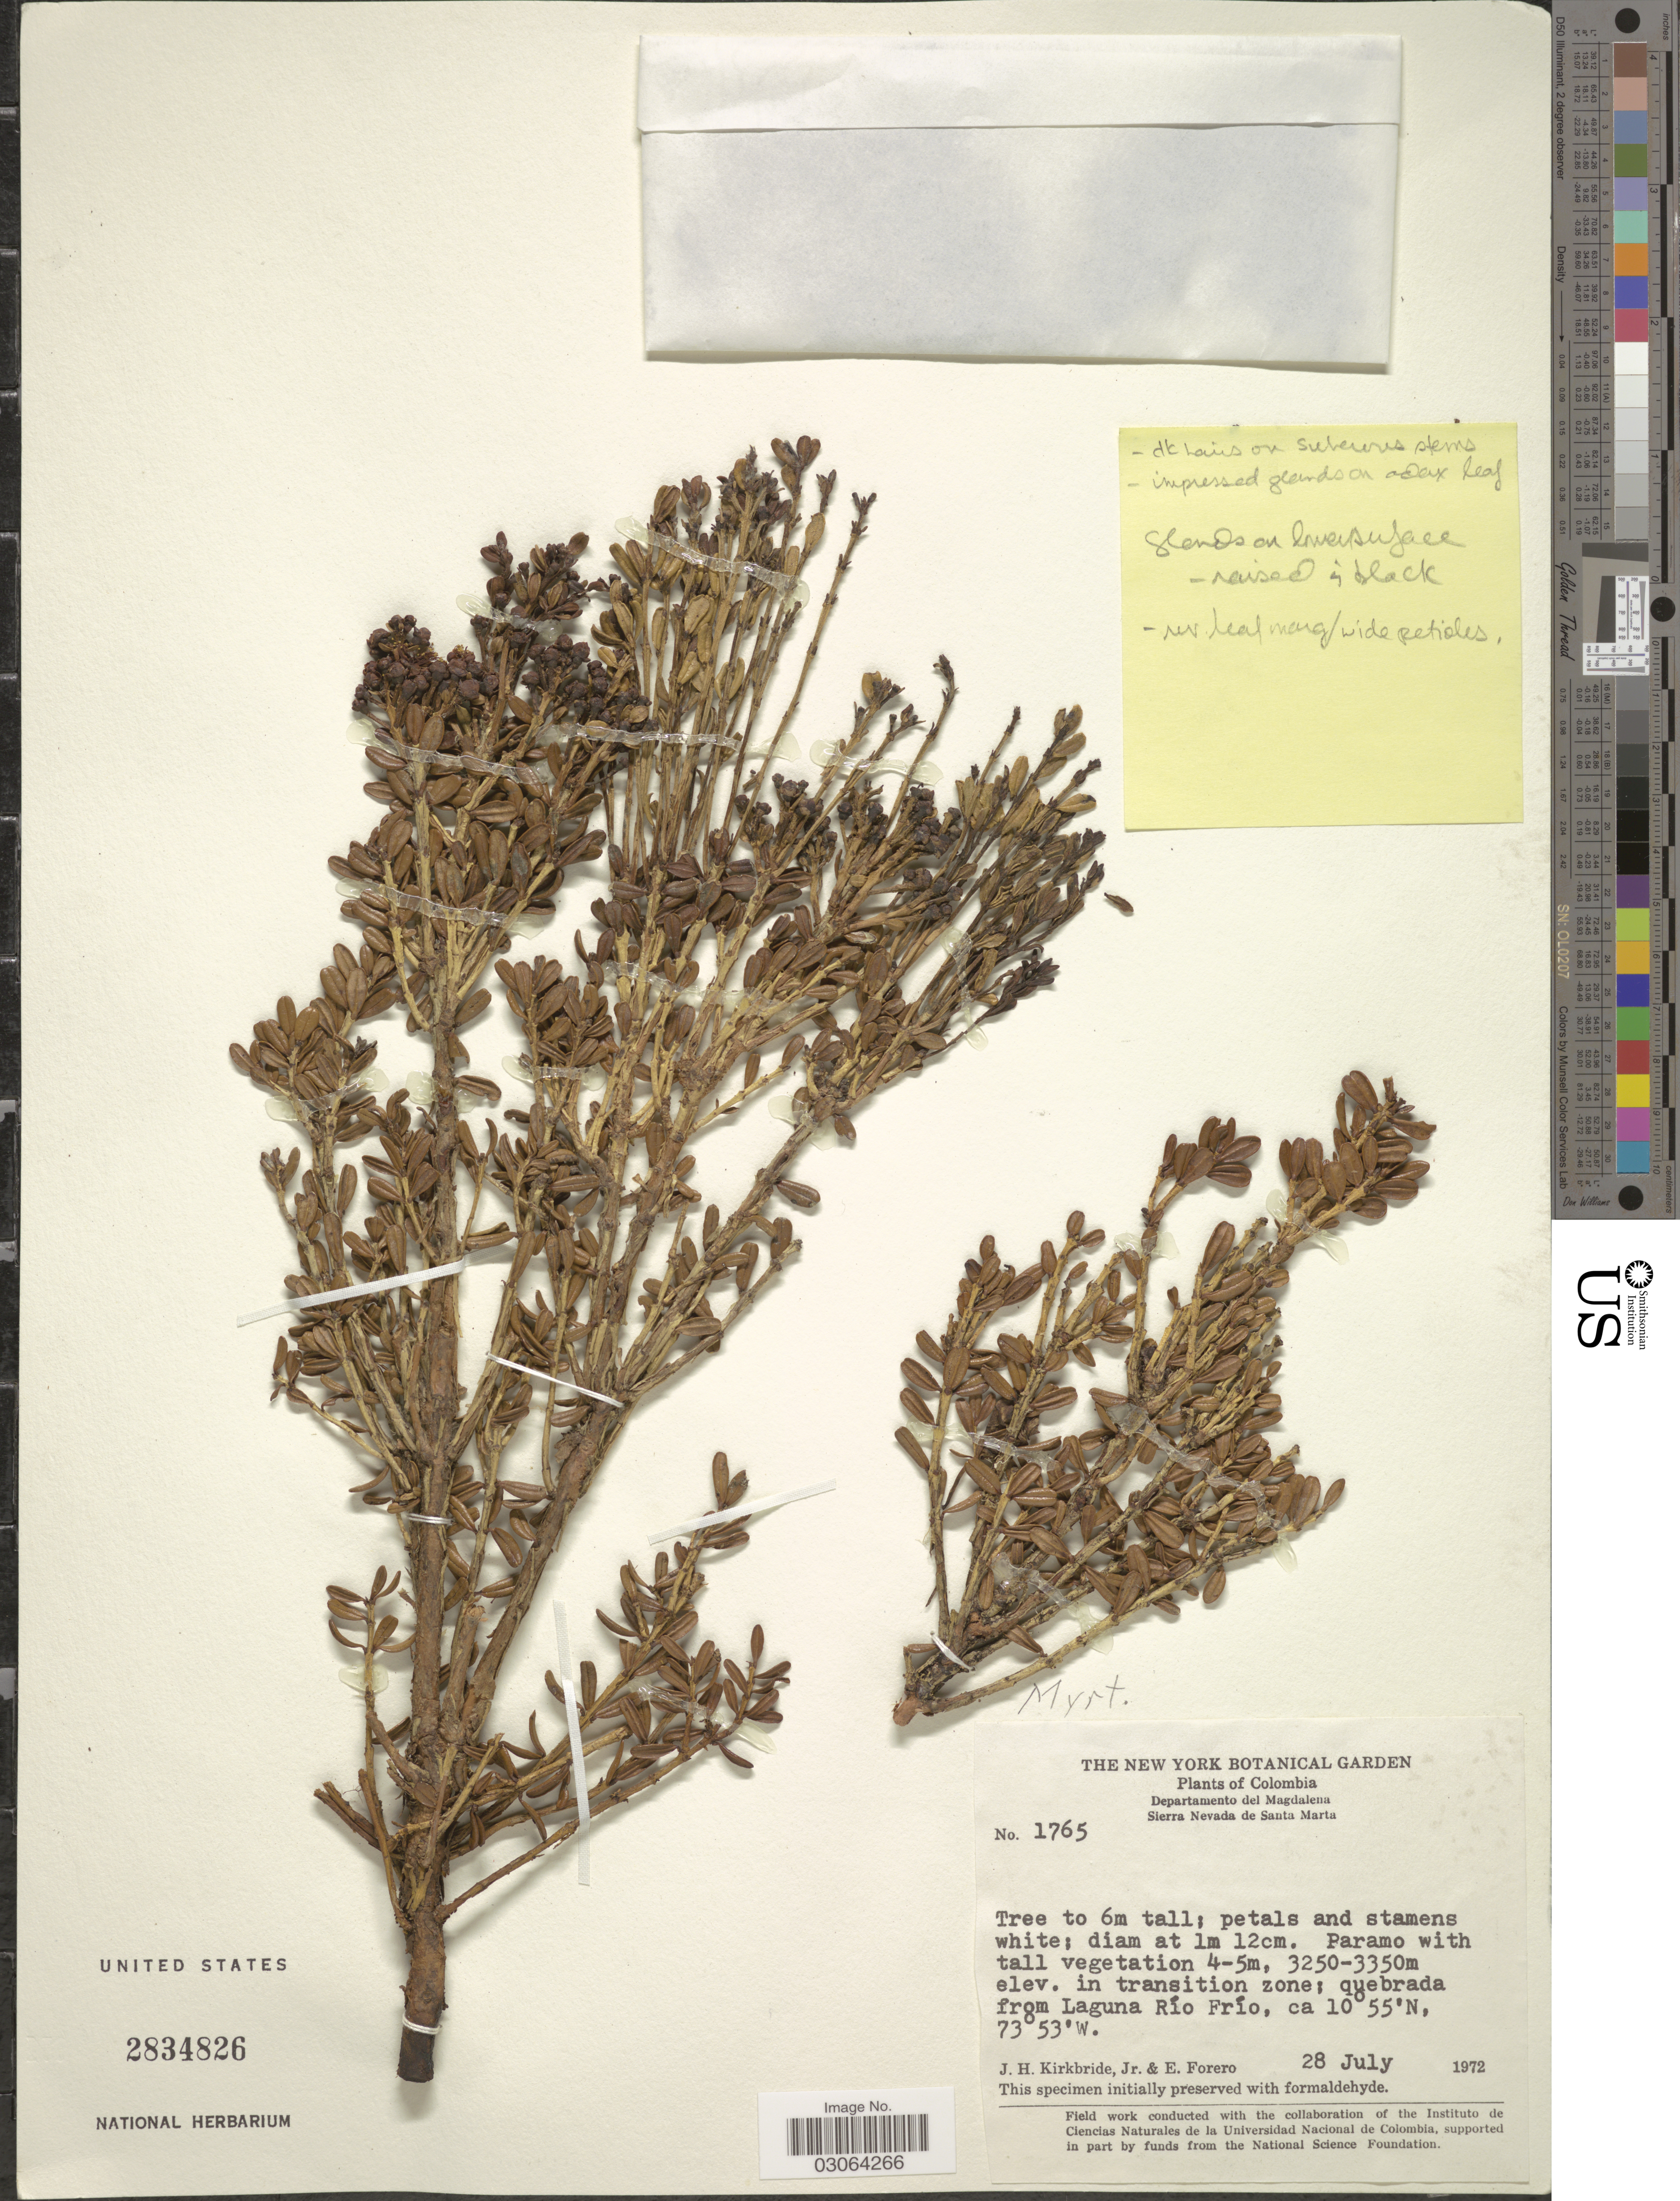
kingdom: Plantae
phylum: Tracheophyta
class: Magnoliopsida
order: Myrtales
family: Myrtaceae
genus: Myrcianthes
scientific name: Myrcianthes myrsinoides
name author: (Kunth) Grifo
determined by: Parra-O, Carlos A., Instituto de Ciencias Naturales - Universidad Nacional de Colombia (COLOMBIA)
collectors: J. H. Kirkbride & E. Forero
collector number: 1765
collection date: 1972-07-28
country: Colombia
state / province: Magdalena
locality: Departamento del Magdalena, Sierra Nevada de Santa Marta, in transition zone: quebrada from Laguna Río Frío.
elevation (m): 3250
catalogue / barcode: US 2834826